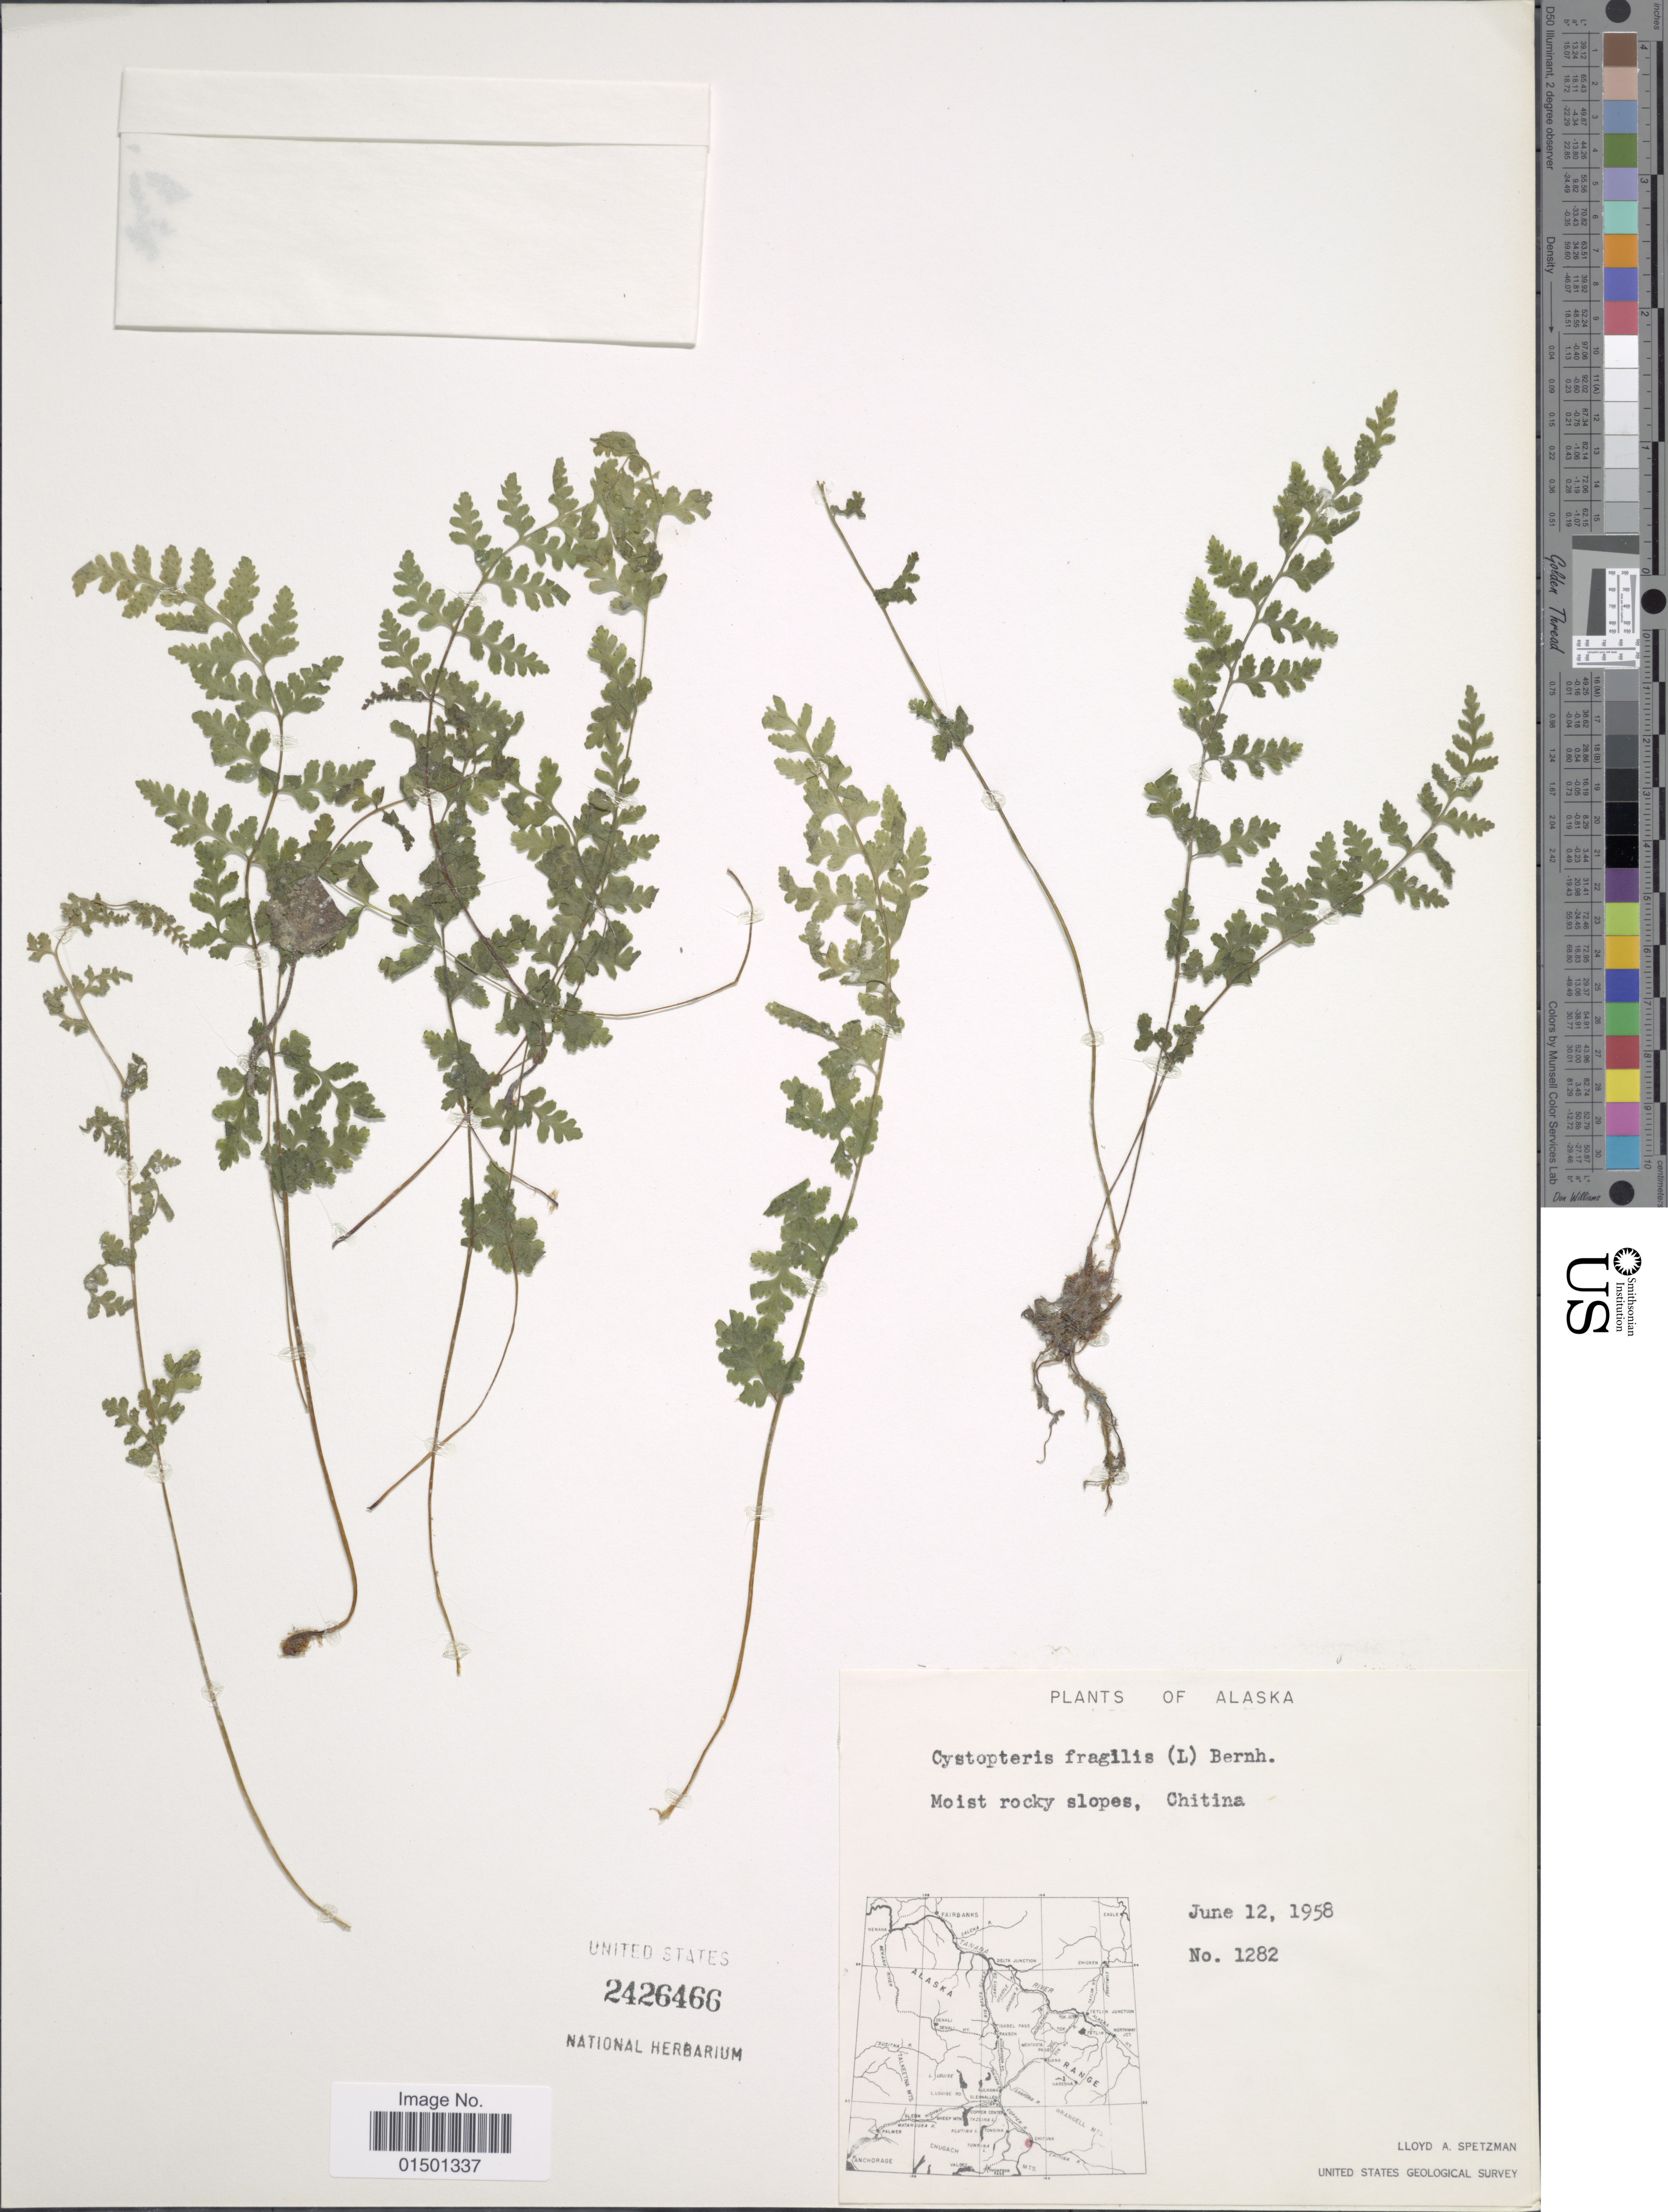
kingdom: Plantae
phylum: Tracheophyta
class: Polypodiopsida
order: Polypodiales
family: Cystopteridaceae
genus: Cystopteris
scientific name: Cystopteris fragilis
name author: (L.) Bernh.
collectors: L. Spetzman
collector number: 1282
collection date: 1958-06-12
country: United States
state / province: Alaska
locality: Chitina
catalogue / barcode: US 2426466